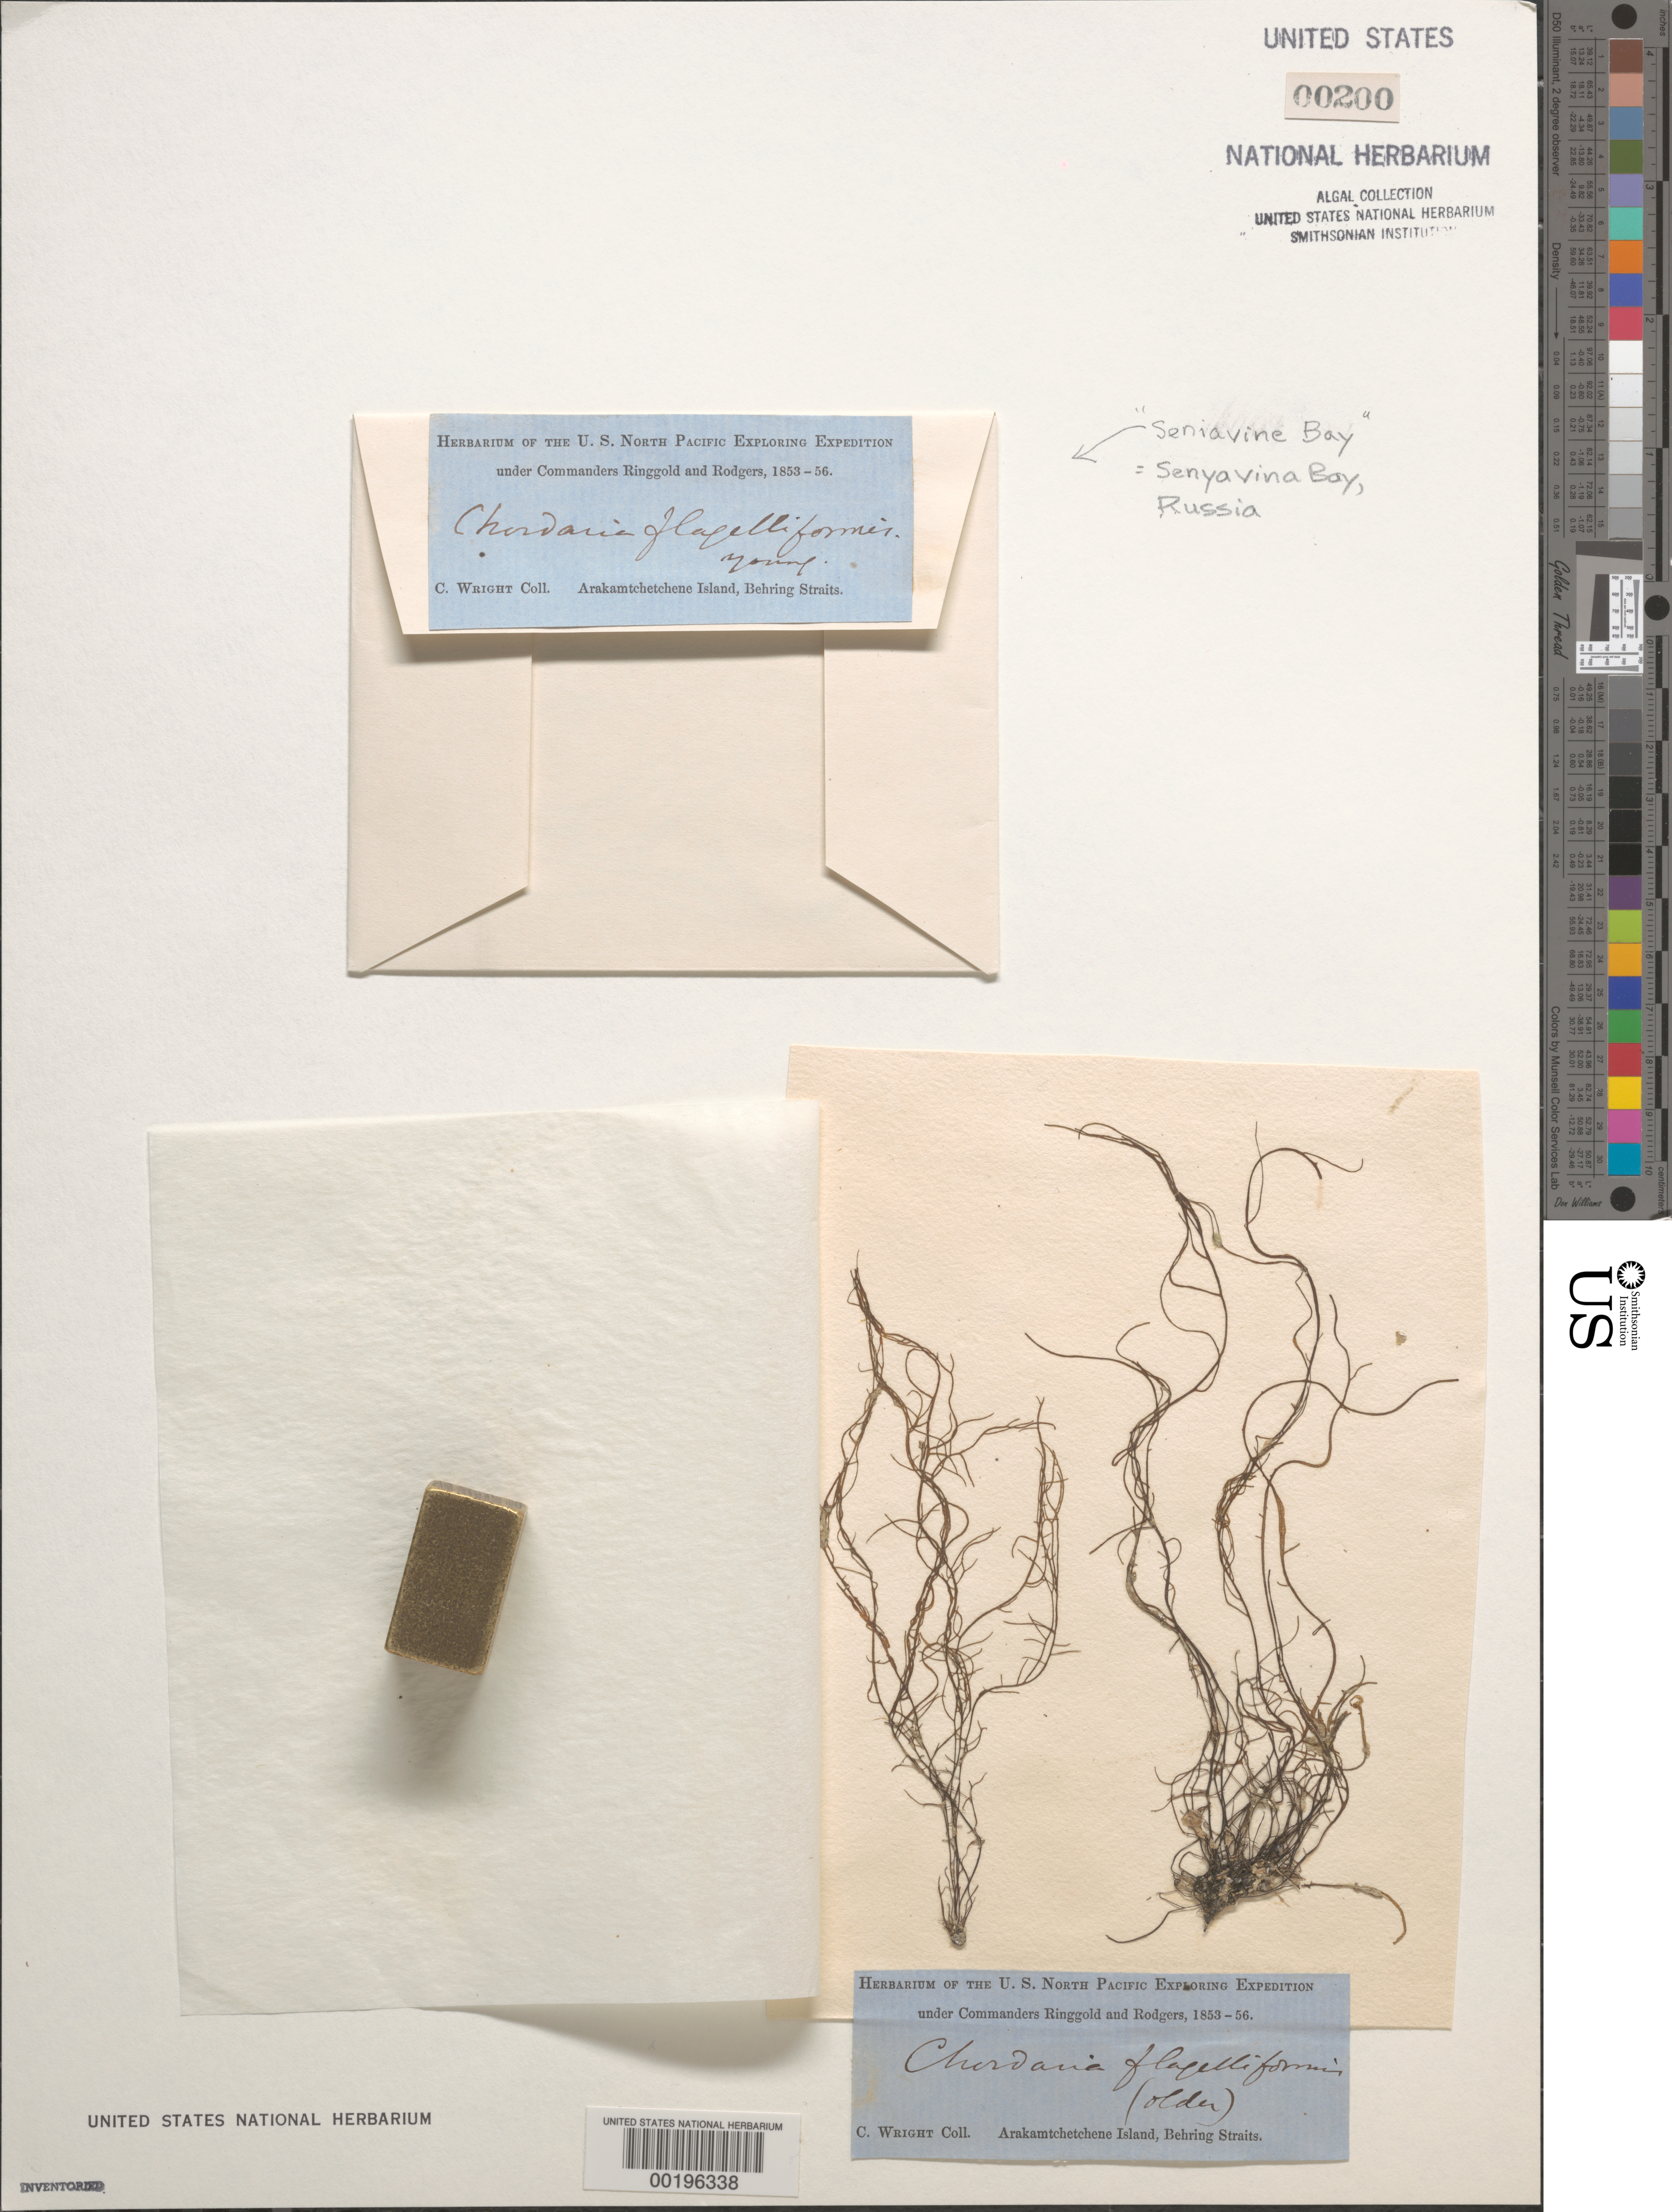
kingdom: Chromista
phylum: Ochrophyta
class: Phaeophyceae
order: Ectocarpales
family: Chordariaceae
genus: Chordaria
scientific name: Chordaria flagelliformis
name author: (Hudson) Grev.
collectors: C. Wright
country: Russian Federation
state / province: Chukotka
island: Arakamchechen [Arakamtchetchene]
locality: Bering Strait and Senyavina Bay (Seniavine Bay)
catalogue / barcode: US 200